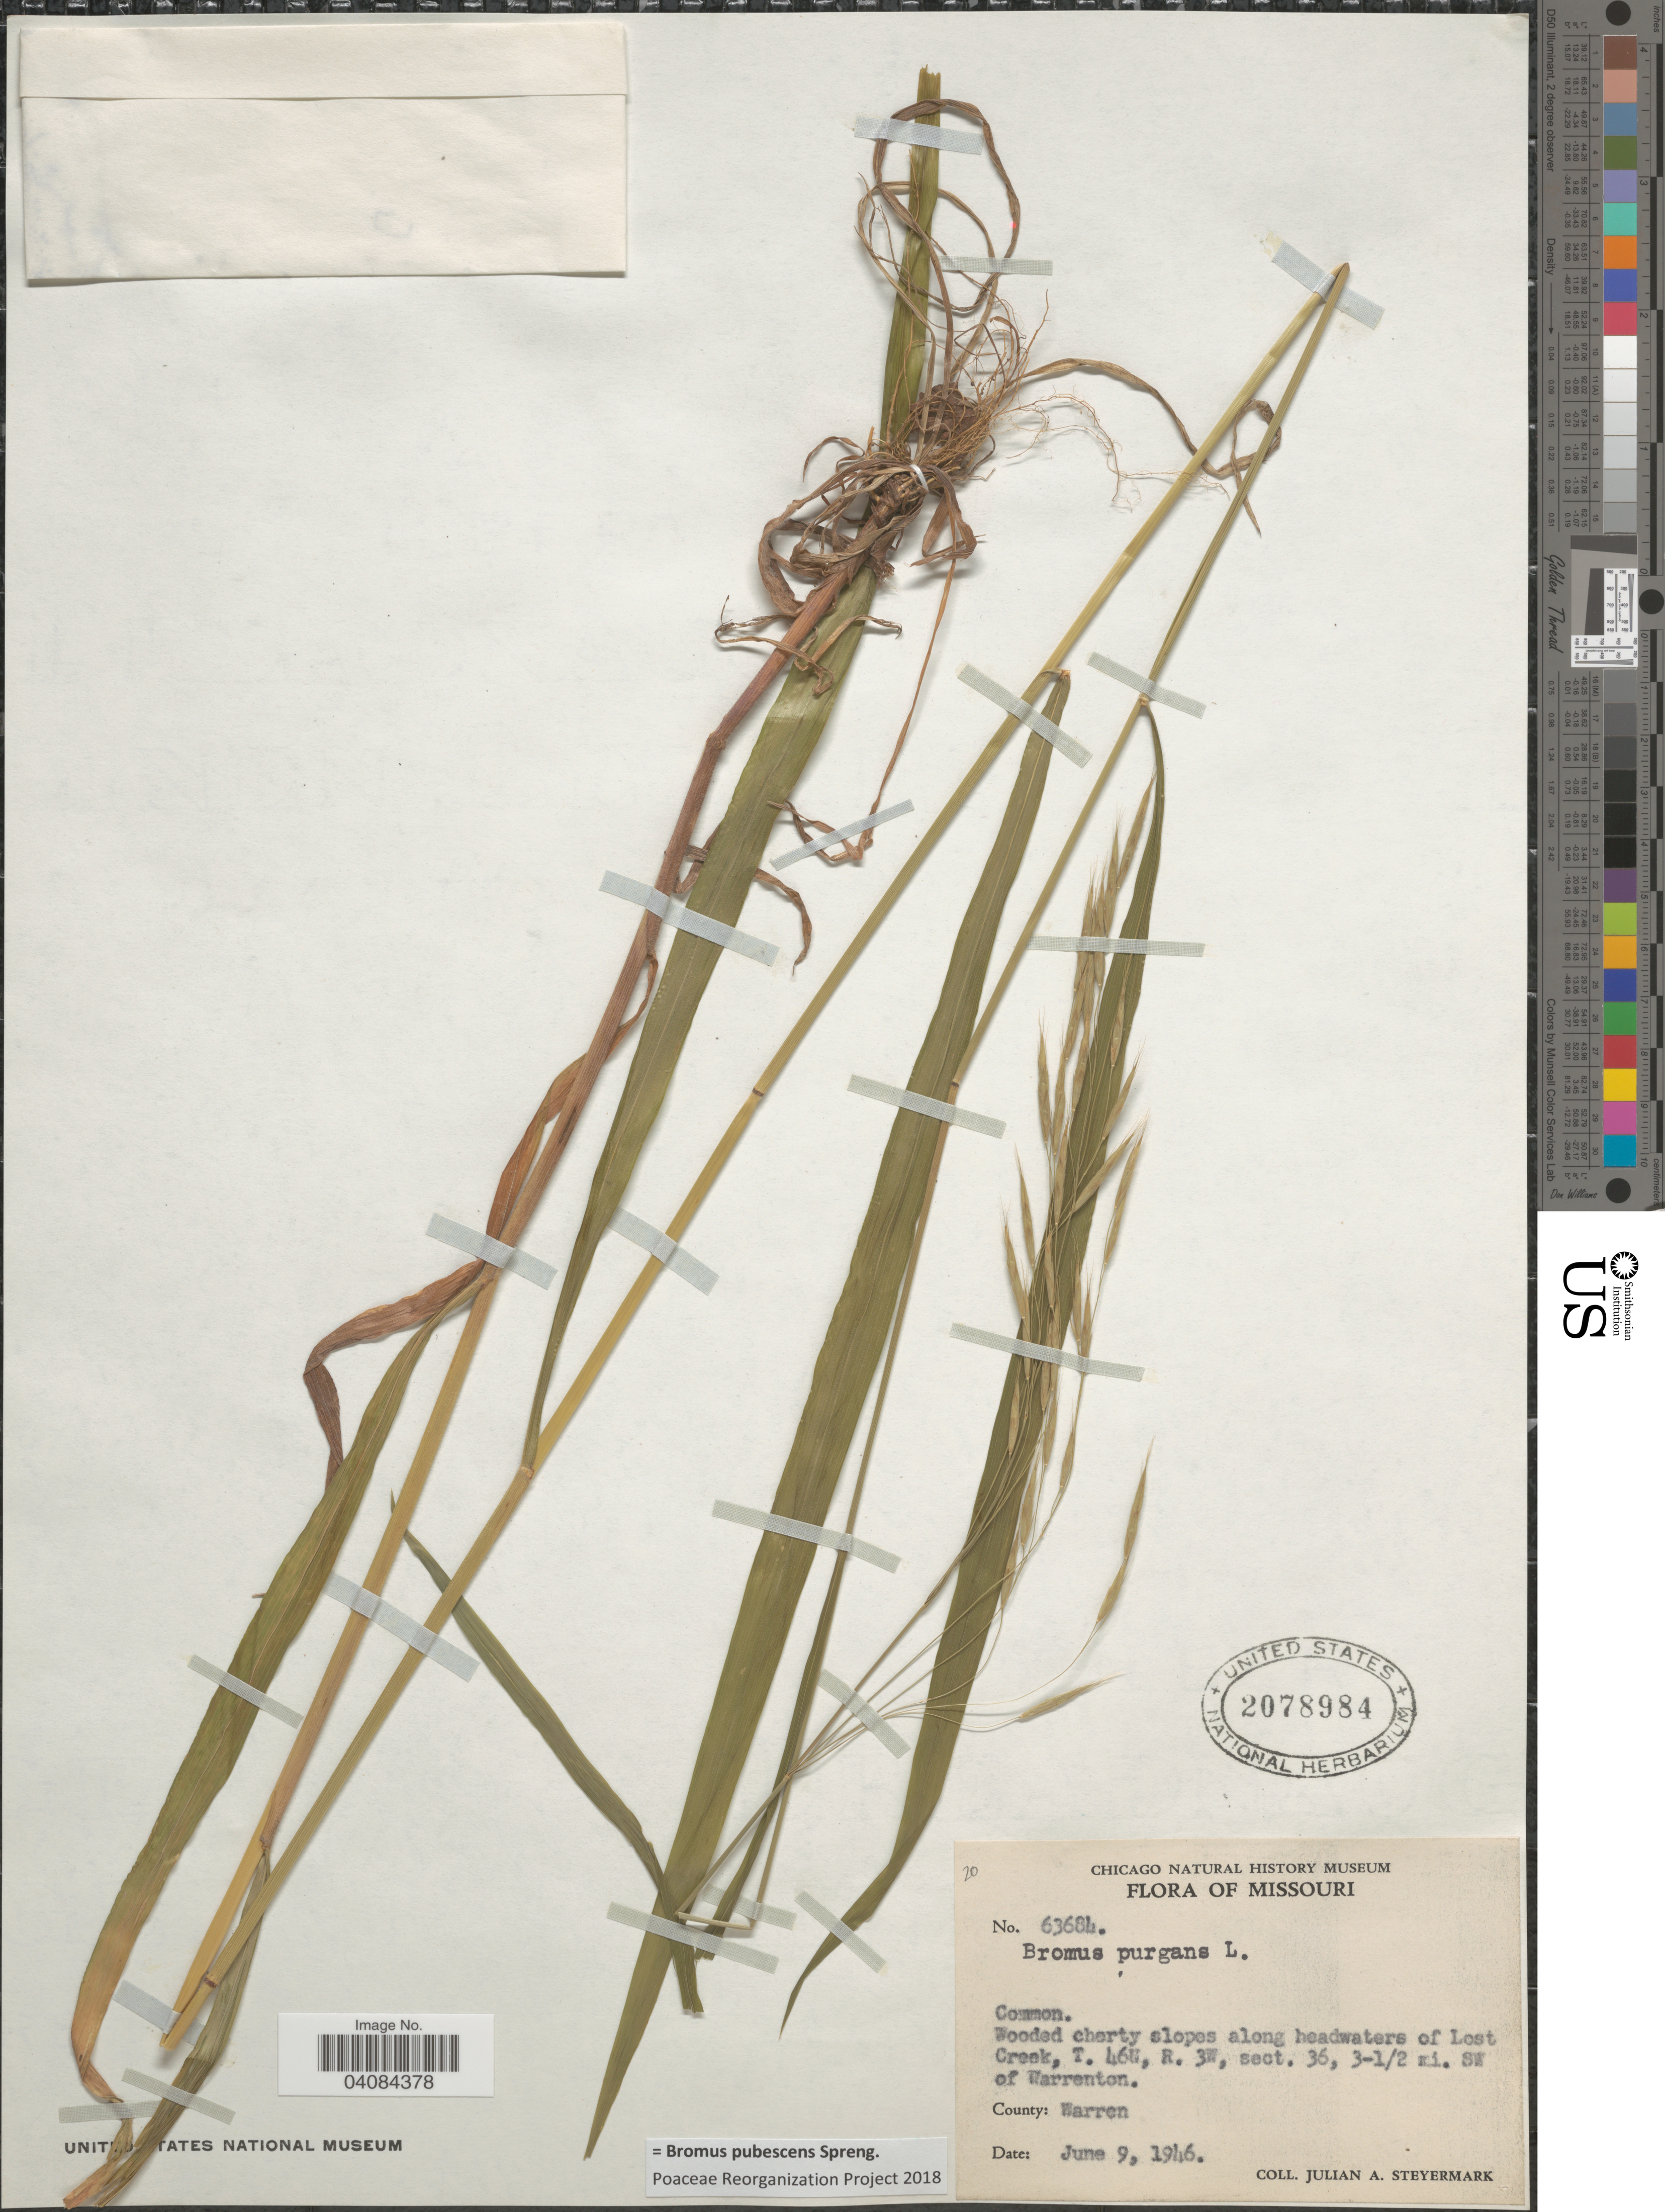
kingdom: Plantae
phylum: Tracheophyta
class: Liliopsida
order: Poales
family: Poaceae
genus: Bromus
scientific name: Bromus pubescens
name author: Muhl. ex Willd.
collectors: J. Steyermark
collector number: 63684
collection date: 1946-06-09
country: United States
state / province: Missouri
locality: Wooded charty slopes along headwaters of Lost Creek, T, 46N, R. 3W, sect. 36, 3-1/2 mi. SW of Warrenton. County: Warren.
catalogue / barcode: US 2078984